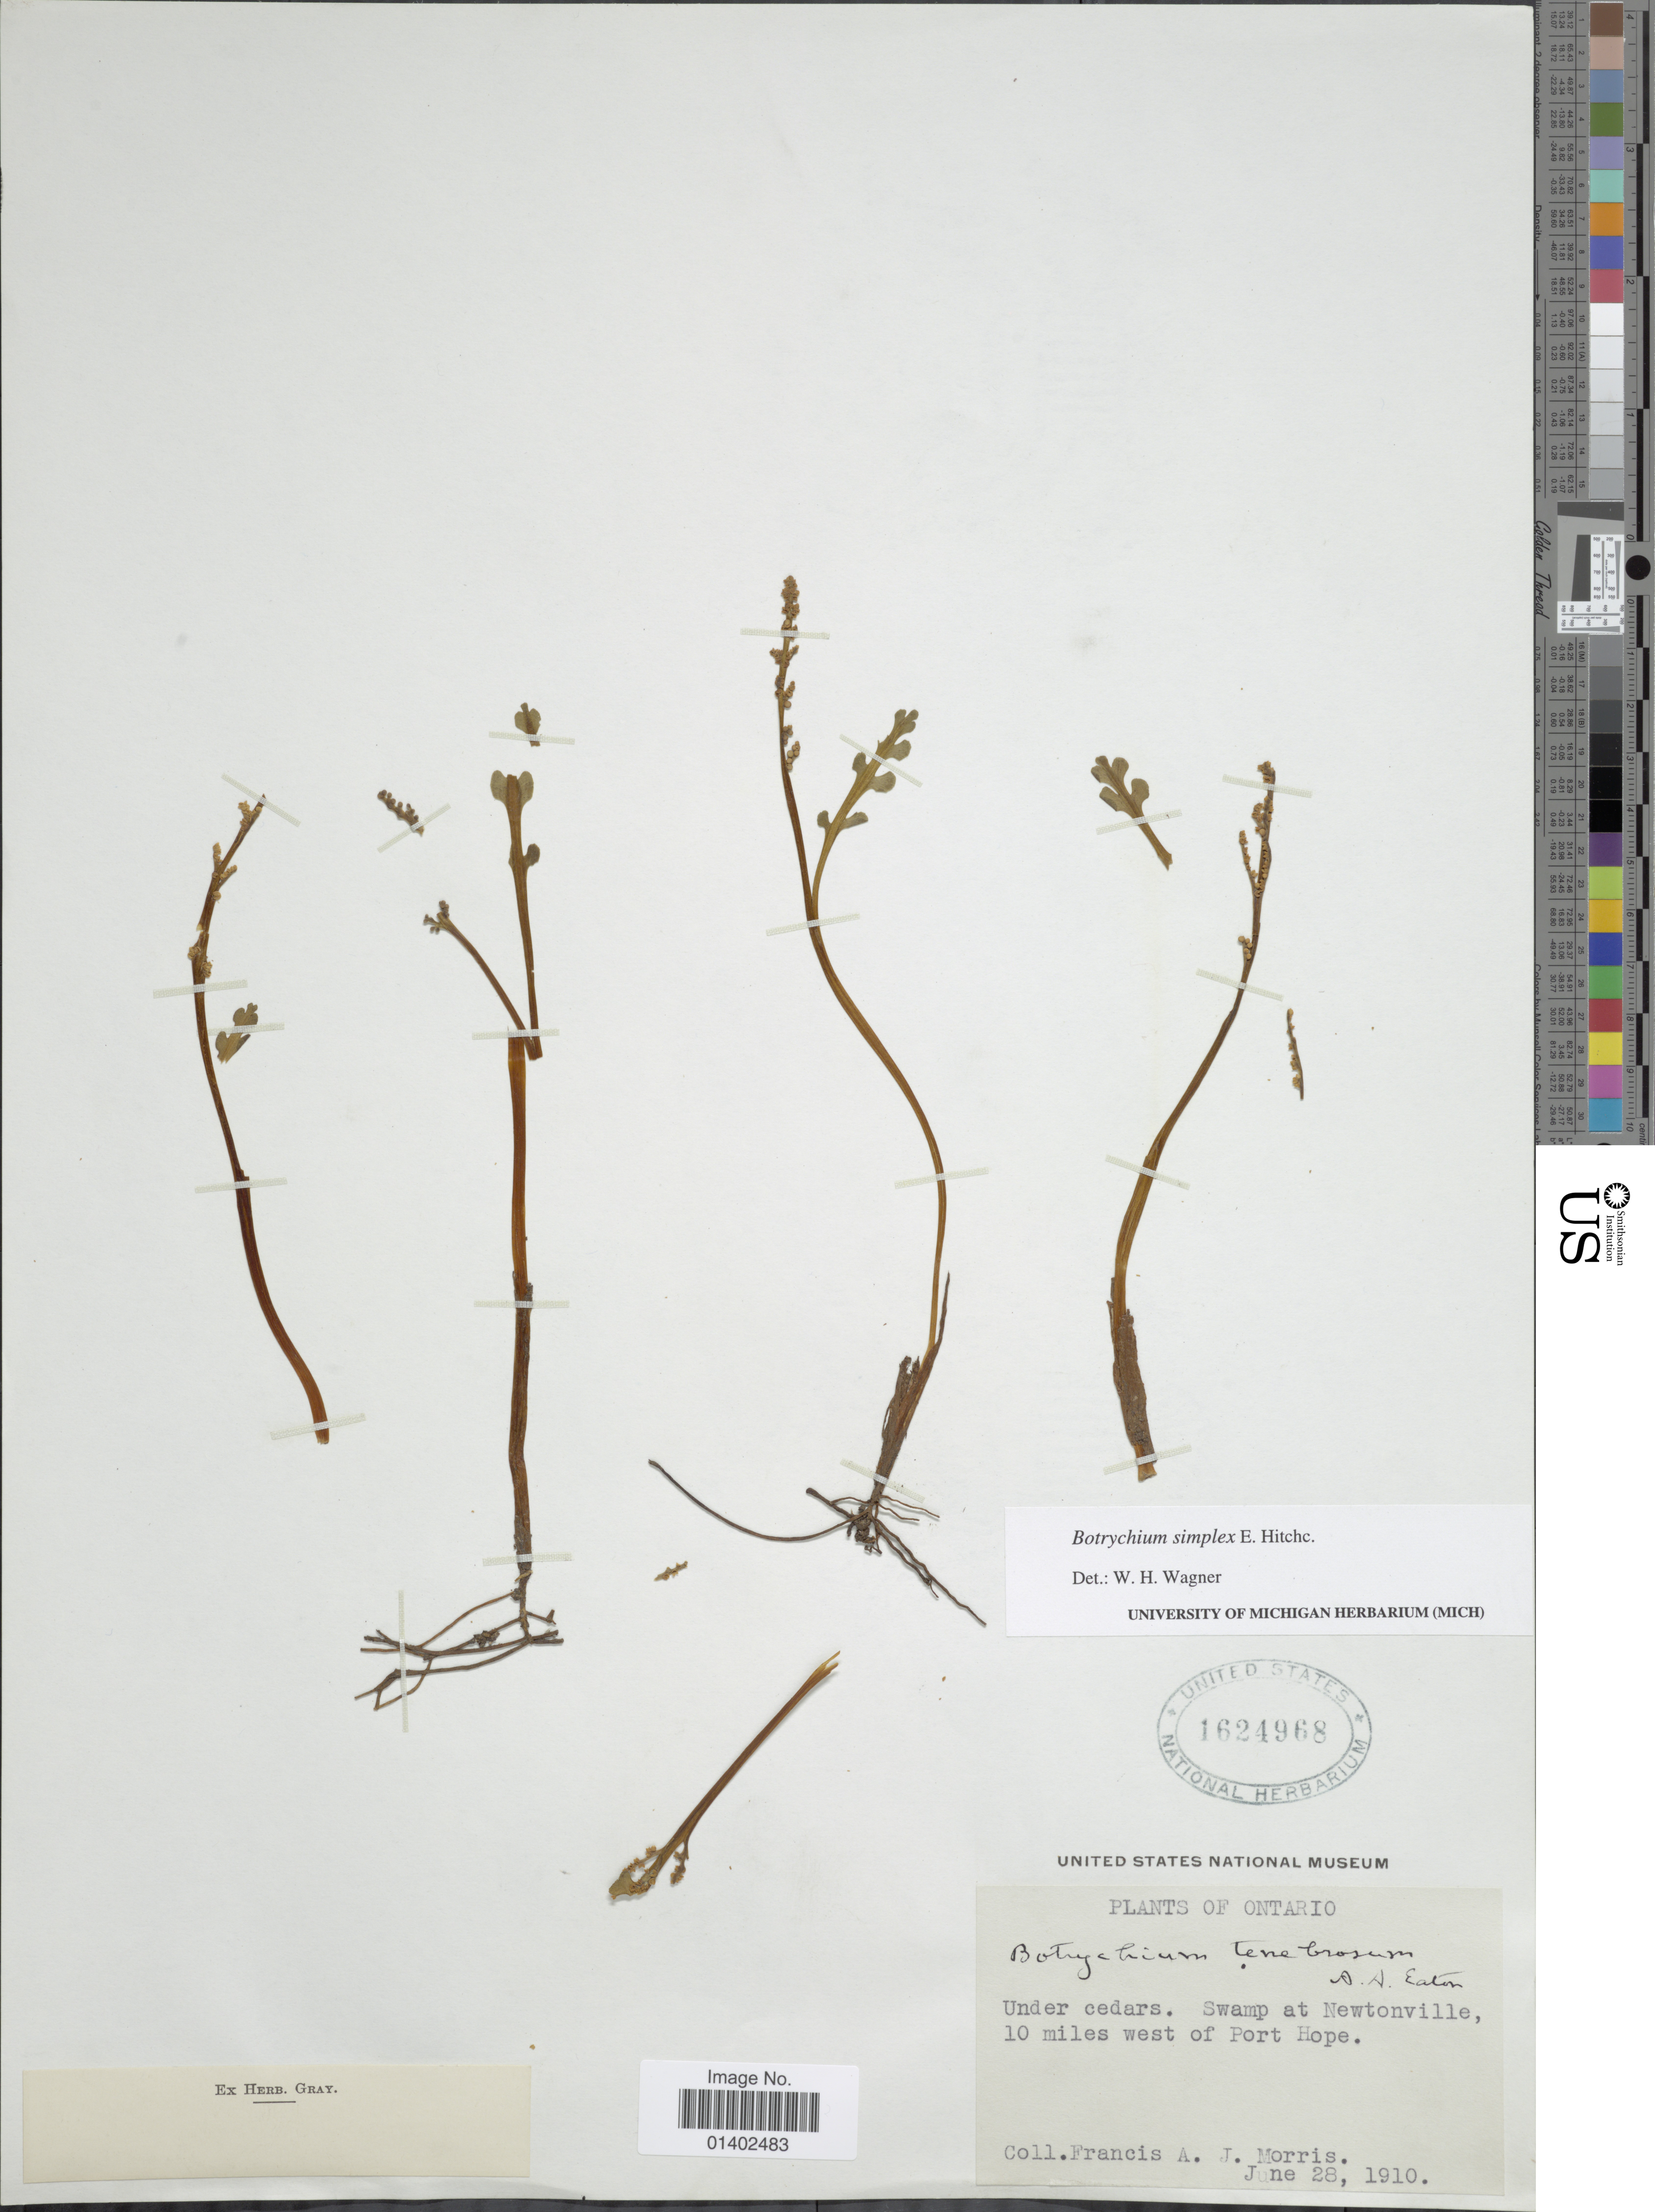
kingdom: Plantae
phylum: Tracheophyta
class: Polypodiopsida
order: Ophioglossales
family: Ophioglossaceae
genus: Botrychium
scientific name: Botrychium simplex var. tenebrosum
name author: (A.A. Eaton) R.T. Clausen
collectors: F. Morris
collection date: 1910-06-28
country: Canada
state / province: Ontario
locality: Swamp at Newtonville, 10 miles west of Port Hope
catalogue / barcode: US 1624968